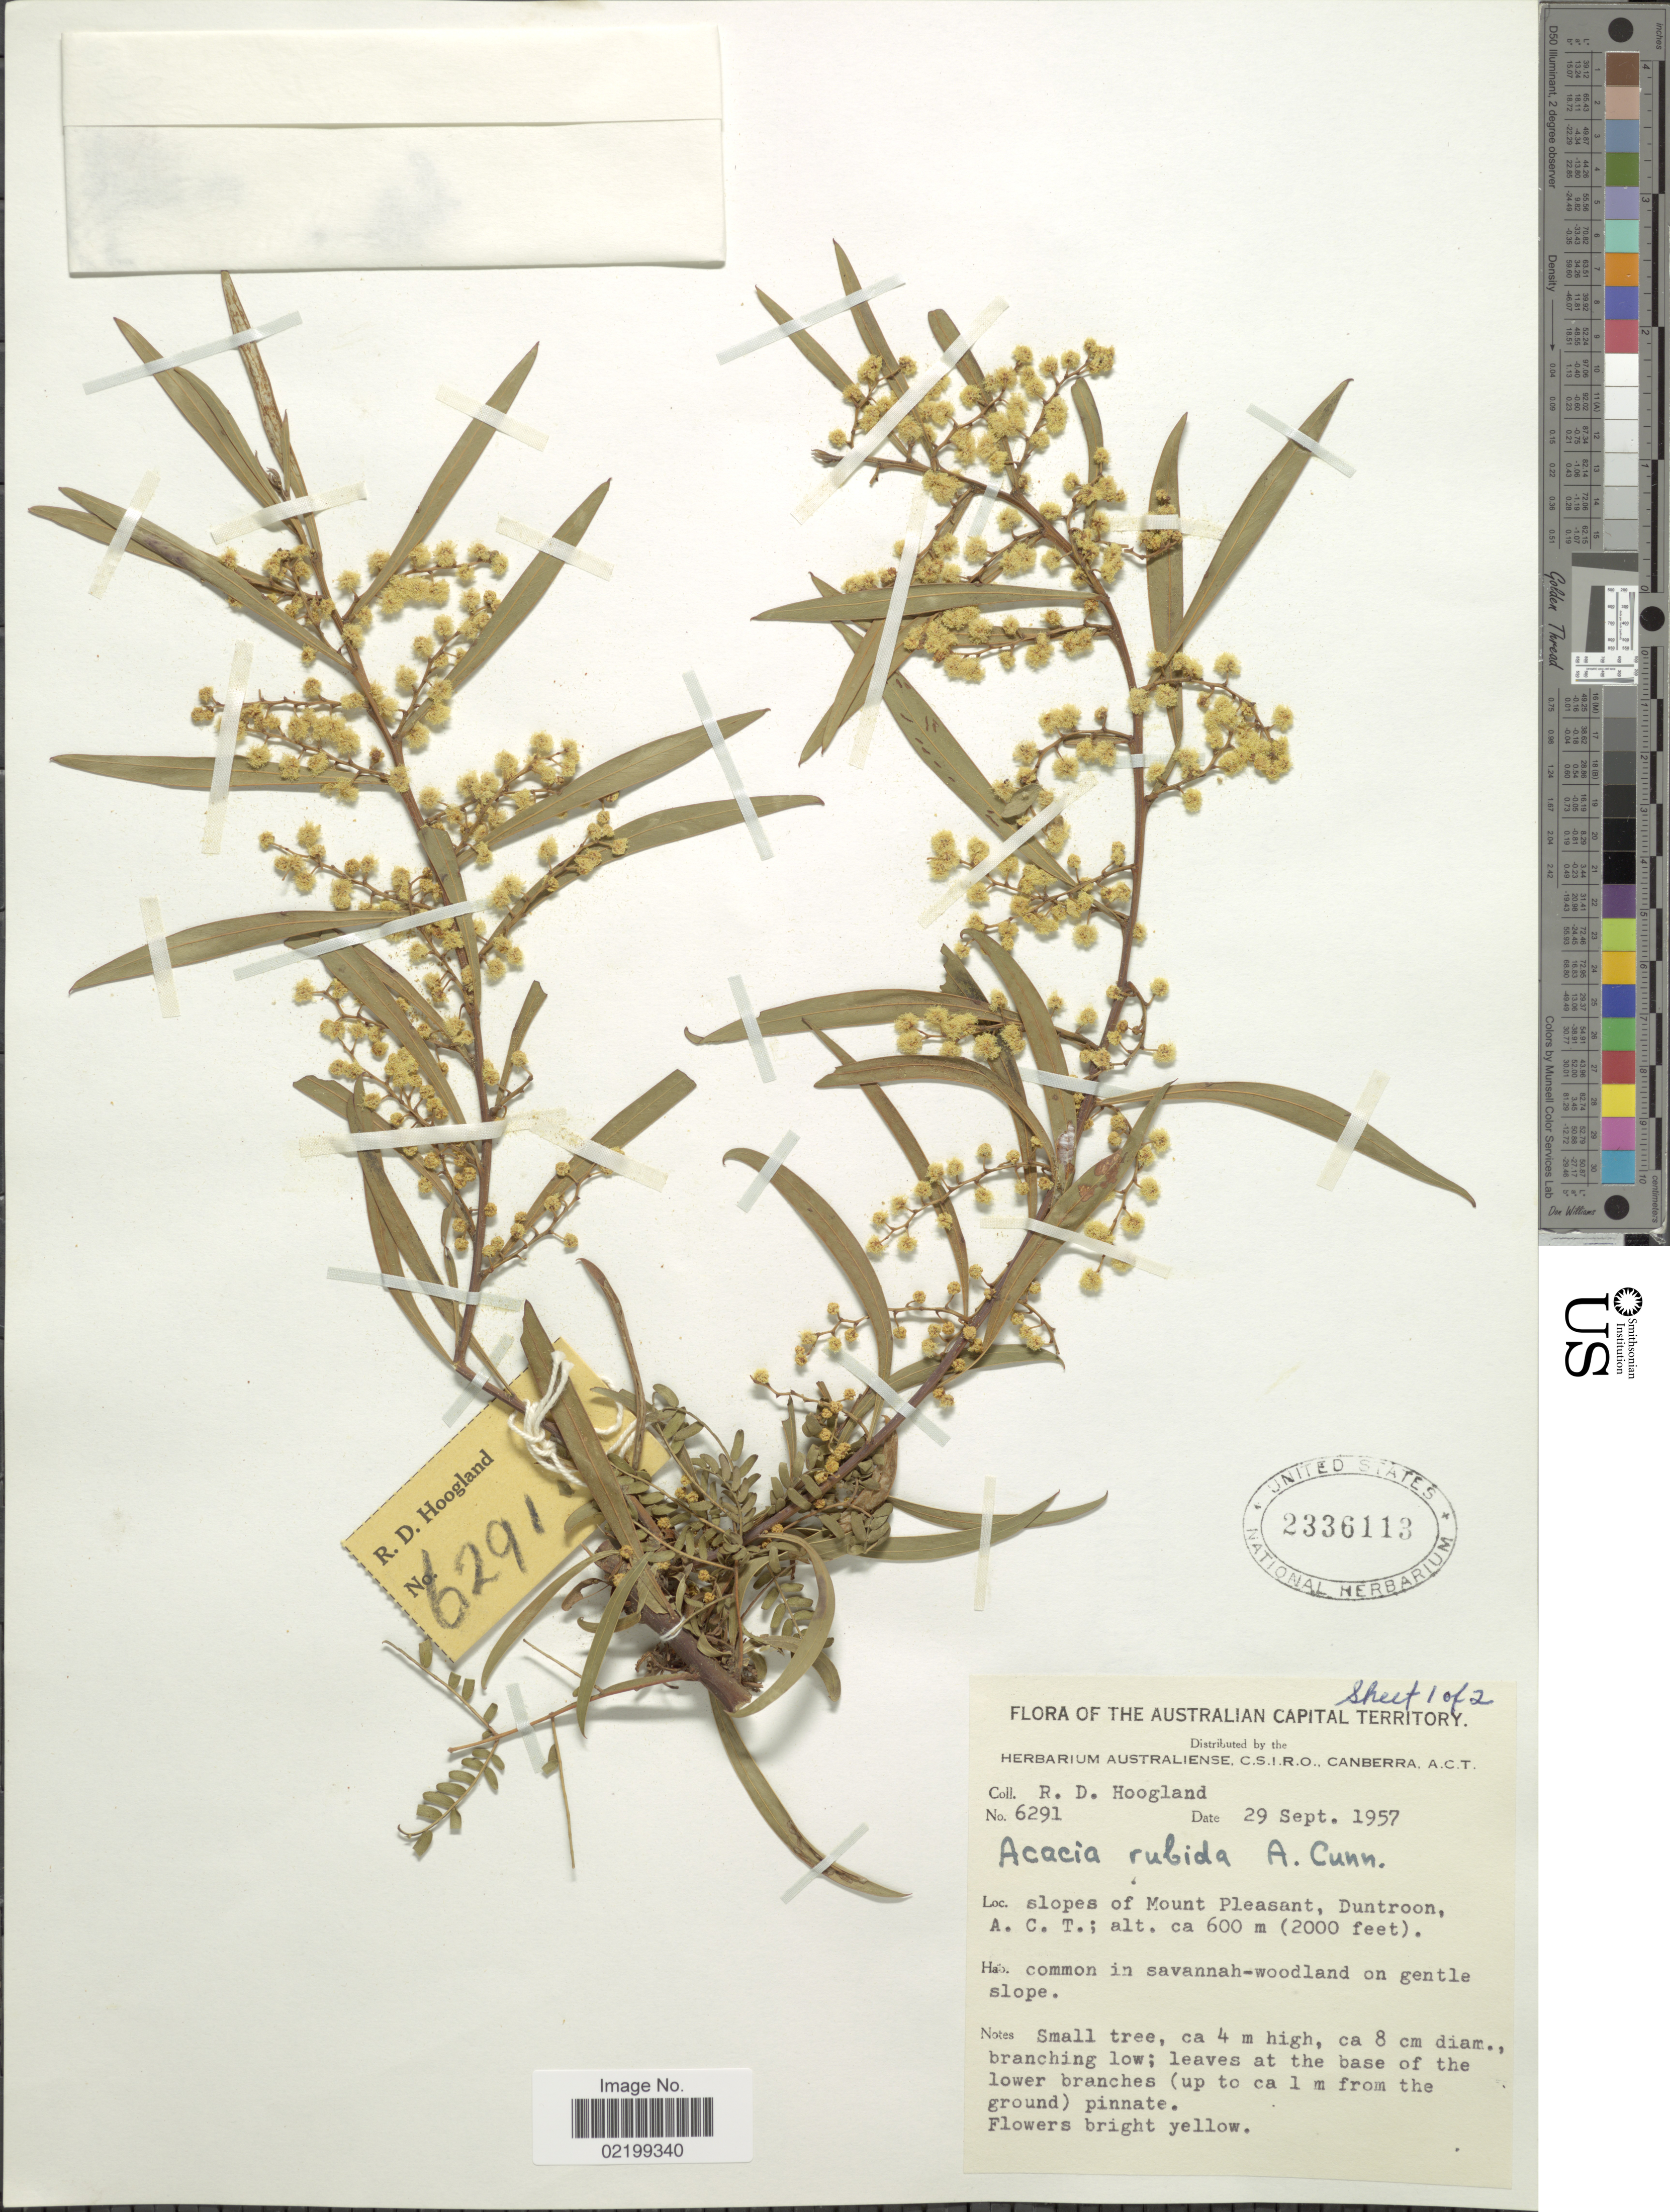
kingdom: Plantae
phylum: Tracheophyta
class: Magnoliopsida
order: Fabales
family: Fabaceae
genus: Acacia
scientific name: Acacia rubida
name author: A. Cunn.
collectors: R. D. Hoogland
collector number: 6291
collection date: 1957-09-29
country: Australia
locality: slopes of Mount Pleasant, Duntroon A.C.T., in savannah-woodland on gentle slope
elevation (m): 600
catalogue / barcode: US 2336113